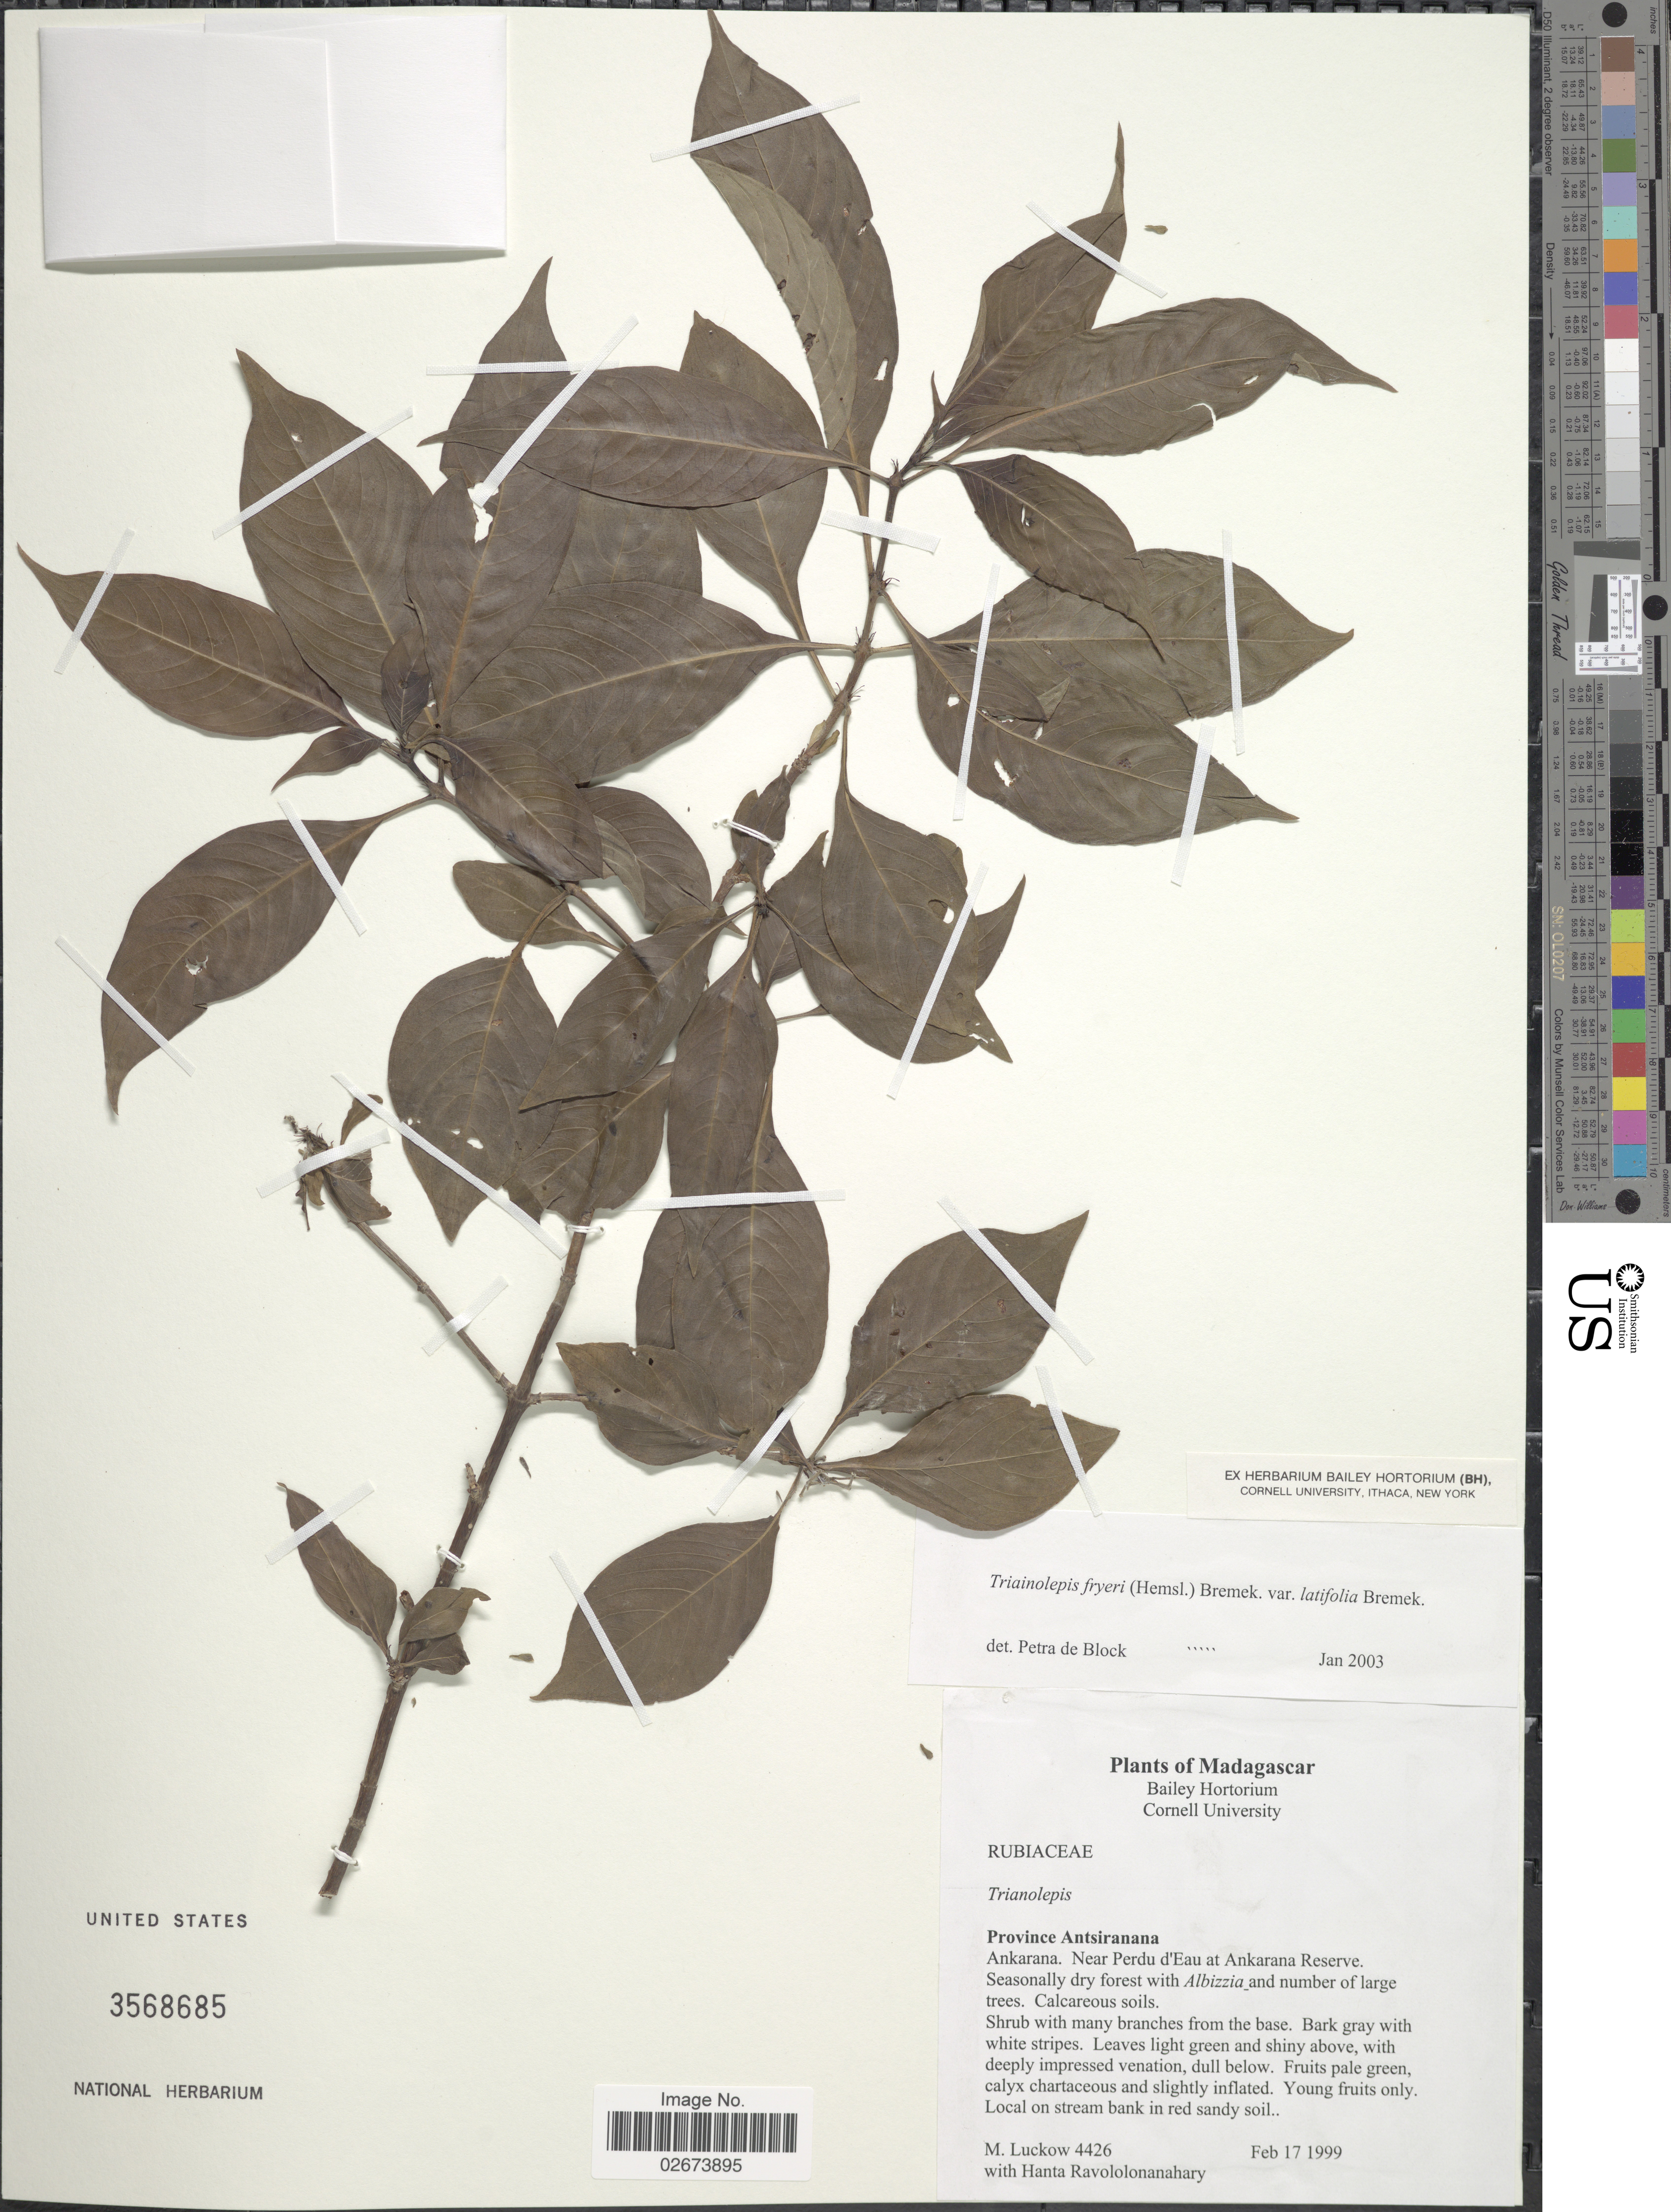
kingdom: Plantae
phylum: Tracheophyta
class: Magnoliopsida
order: Gentianales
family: Rubiaceae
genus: Triainolepis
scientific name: Triainolepis fryeri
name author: (Hemsl.) Bremek.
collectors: M. A. Luckow & H. Ravololonanahary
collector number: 4426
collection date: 1999-02-17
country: Madagascar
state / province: Diana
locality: Ankarana, Near Perdu d'Eau at Ankarana Reserve.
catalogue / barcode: US 3568685